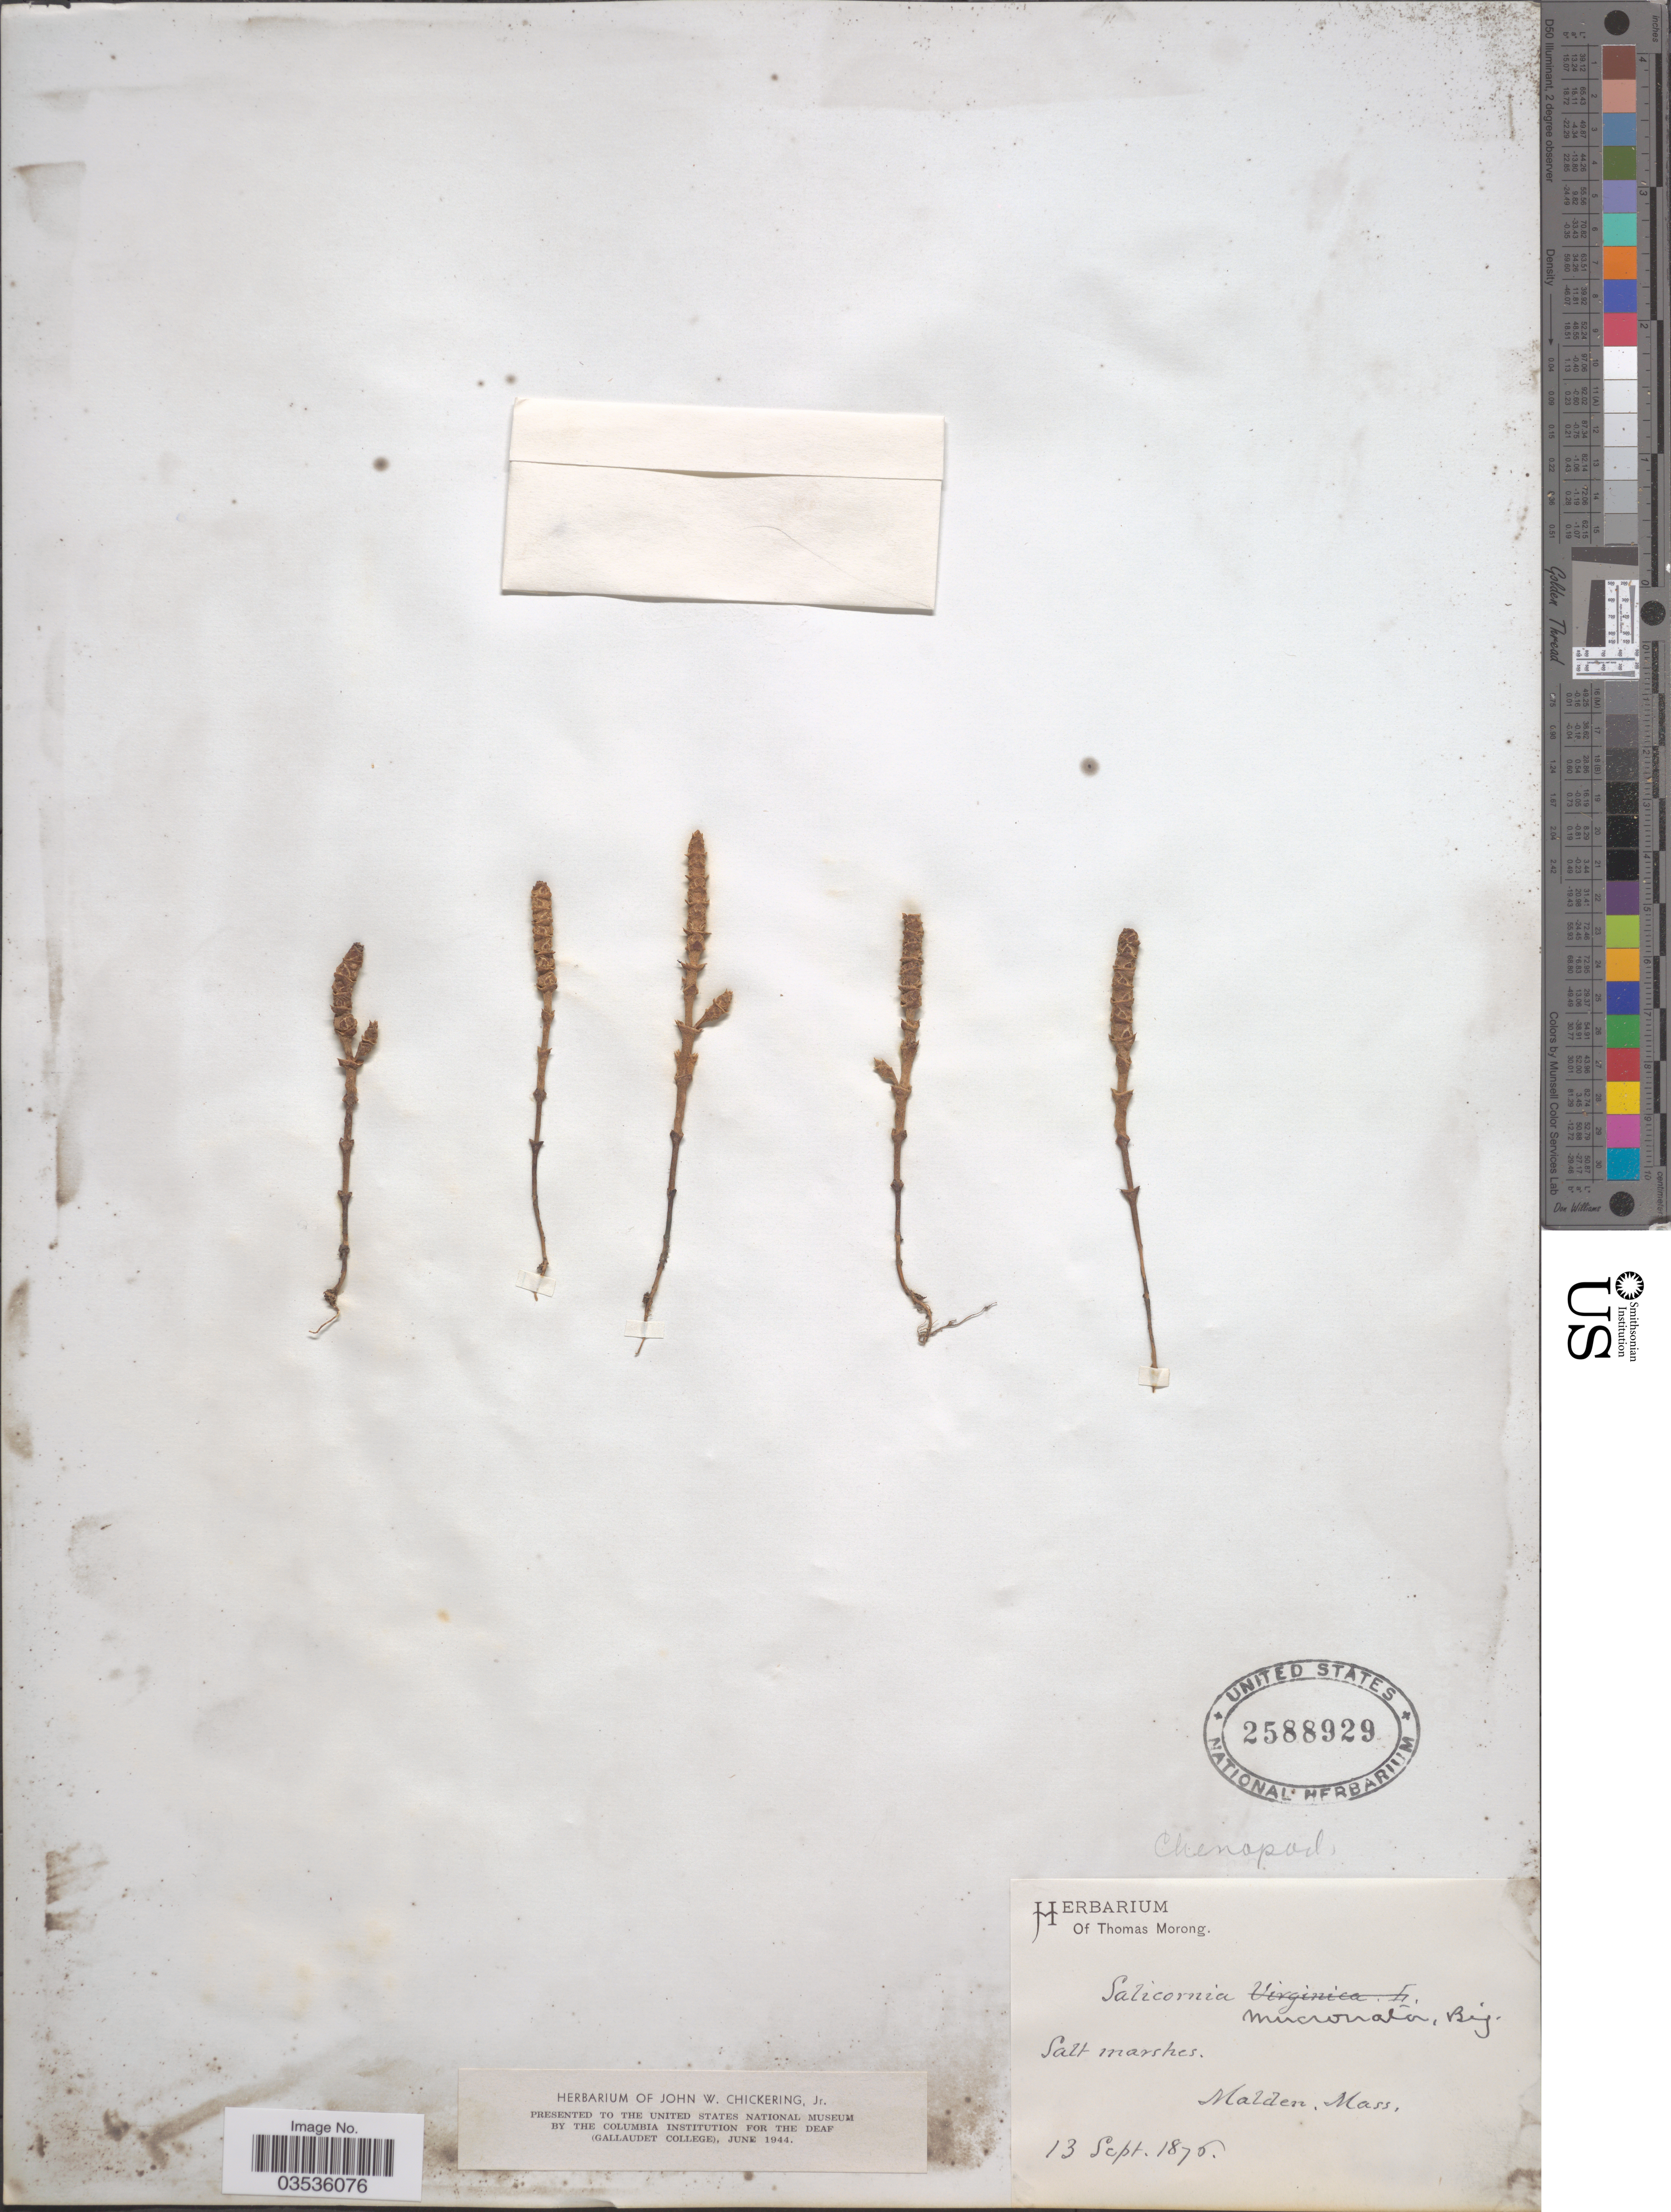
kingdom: Plantae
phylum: Tracheophyta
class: Magnoliopsida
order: Caryophyllales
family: Amaranthaceae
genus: Salicornia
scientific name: Salicornia mucronata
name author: Lag.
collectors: ex Herb. T. Morong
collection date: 1876-09-13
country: United States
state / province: Massachusetts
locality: Malden.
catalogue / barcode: US 2588929